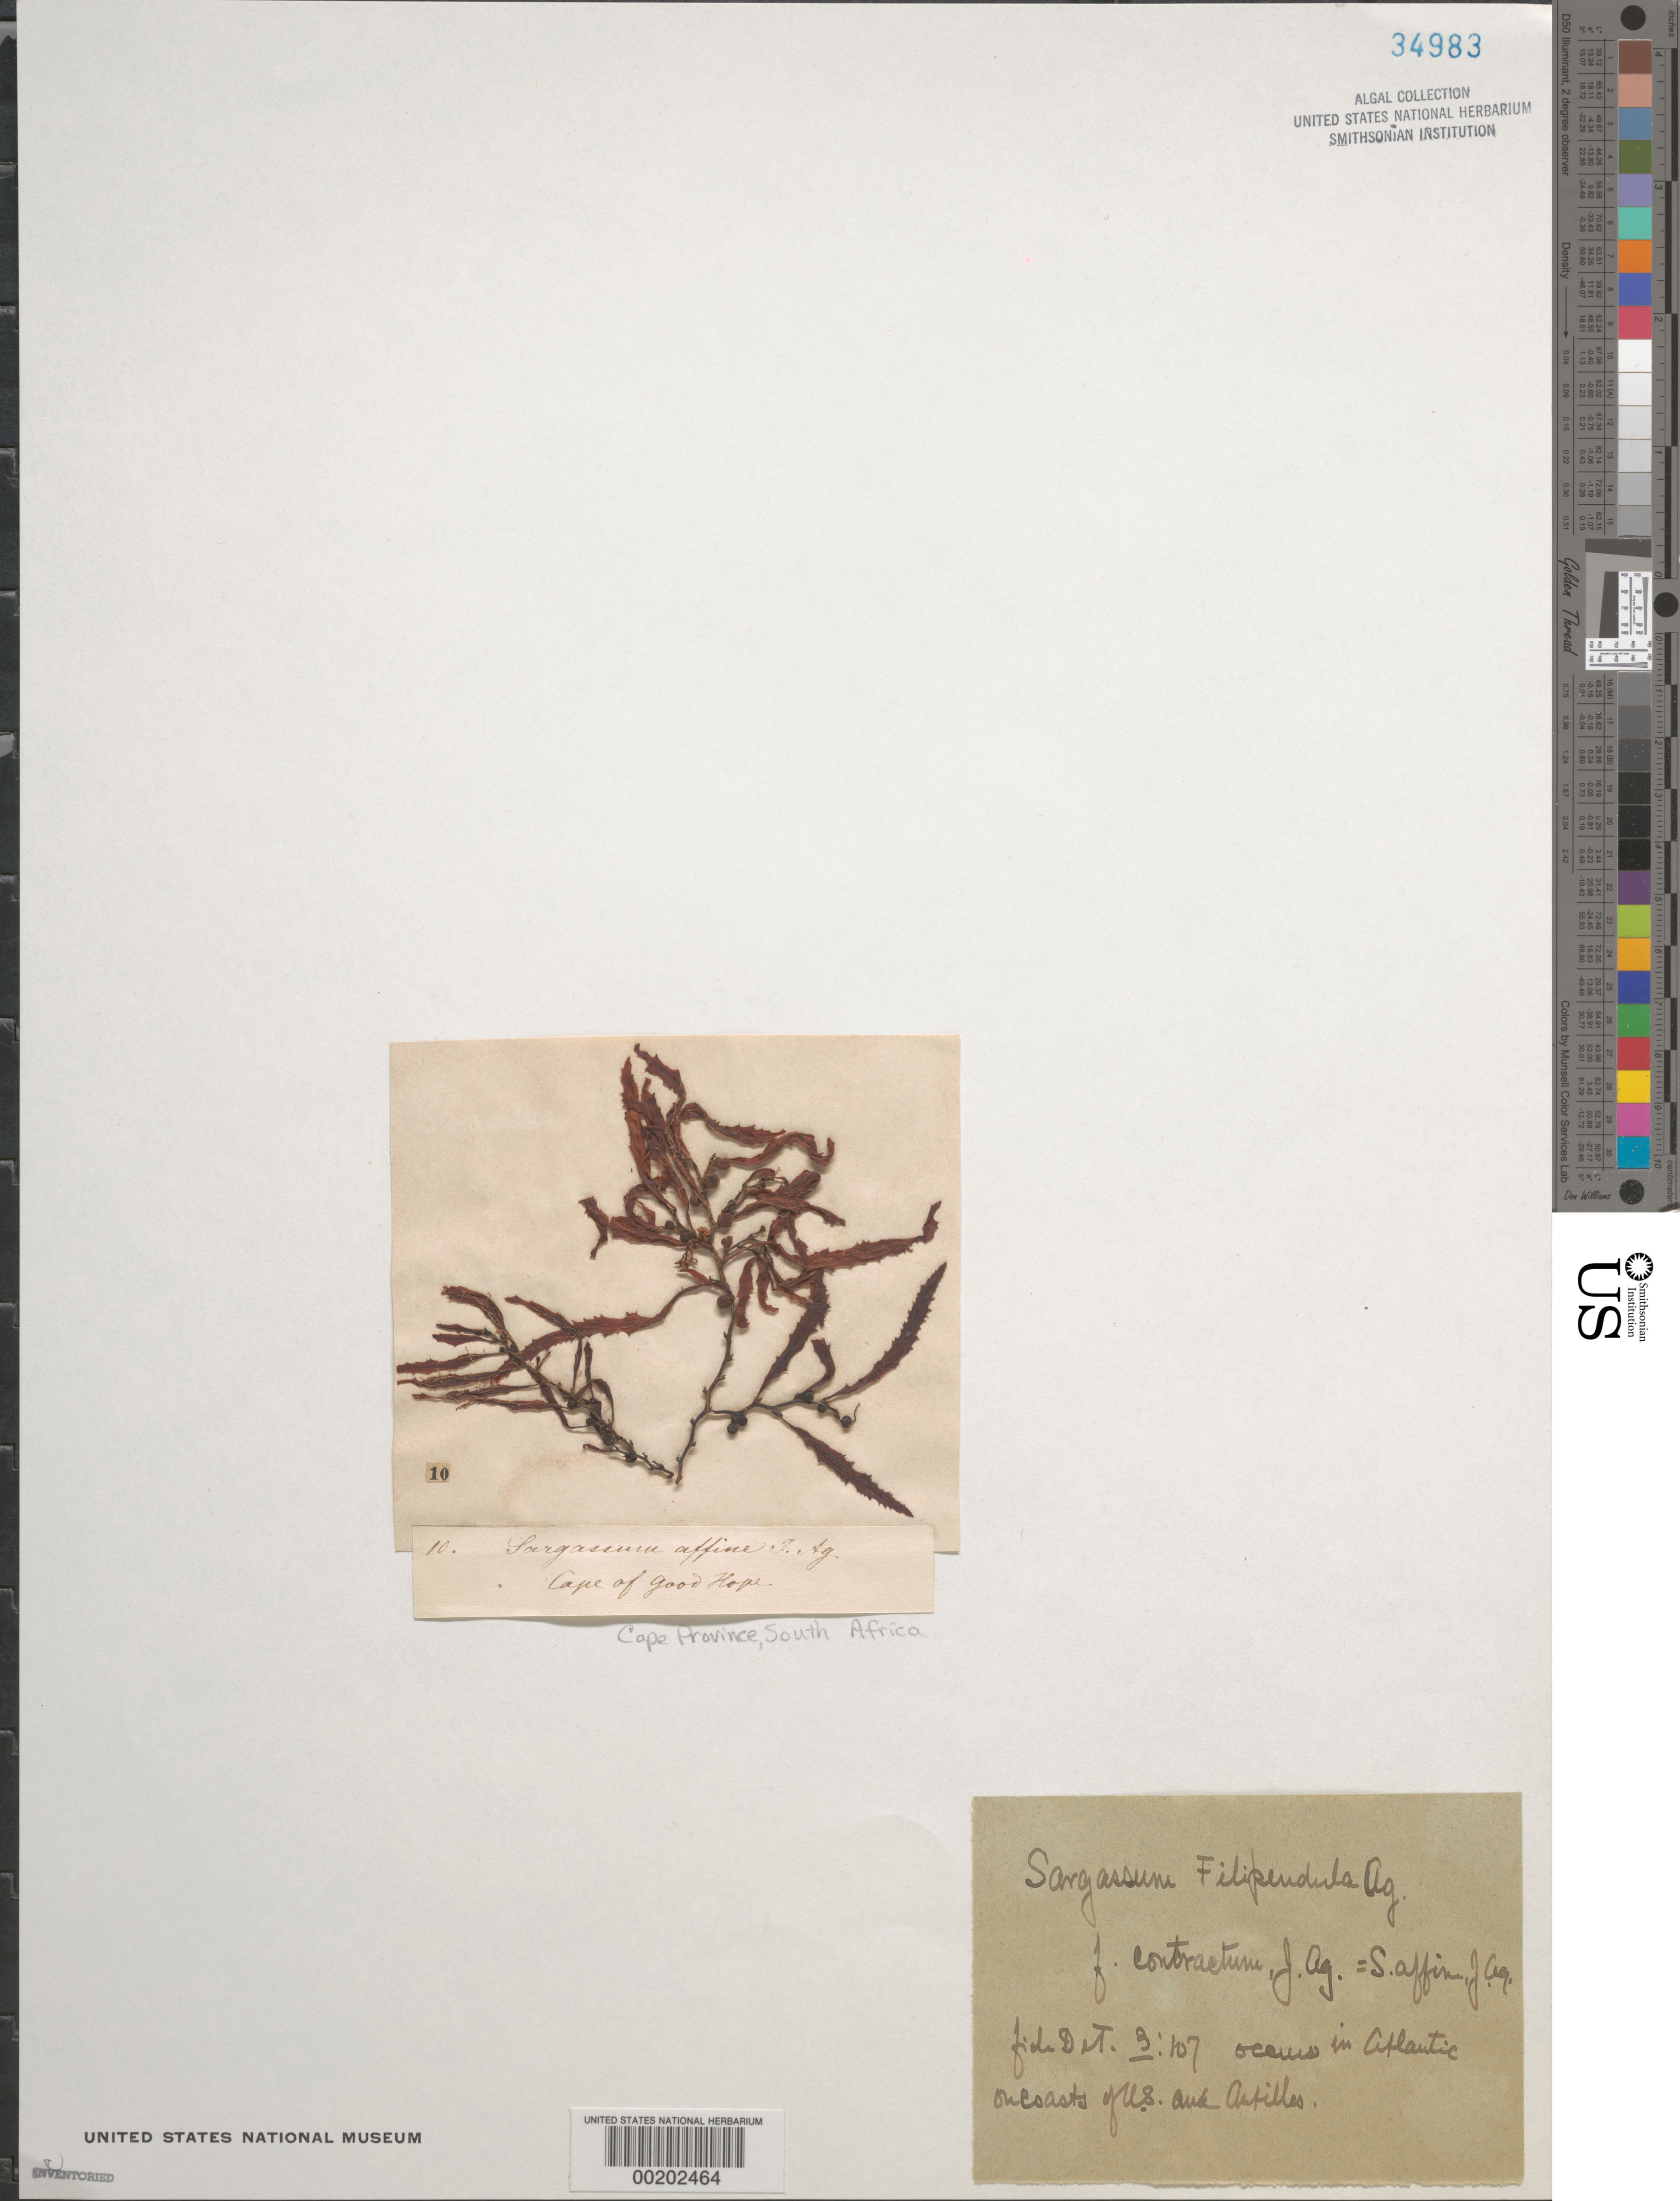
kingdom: Chromista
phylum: Ochrophyta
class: Phaeophyceae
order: Fucales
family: Sargassaceae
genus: Sargassum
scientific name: Sargassum filipendula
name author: C. Agardh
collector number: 10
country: South Africa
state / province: Western Cape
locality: Cape of good hope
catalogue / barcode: US 34983